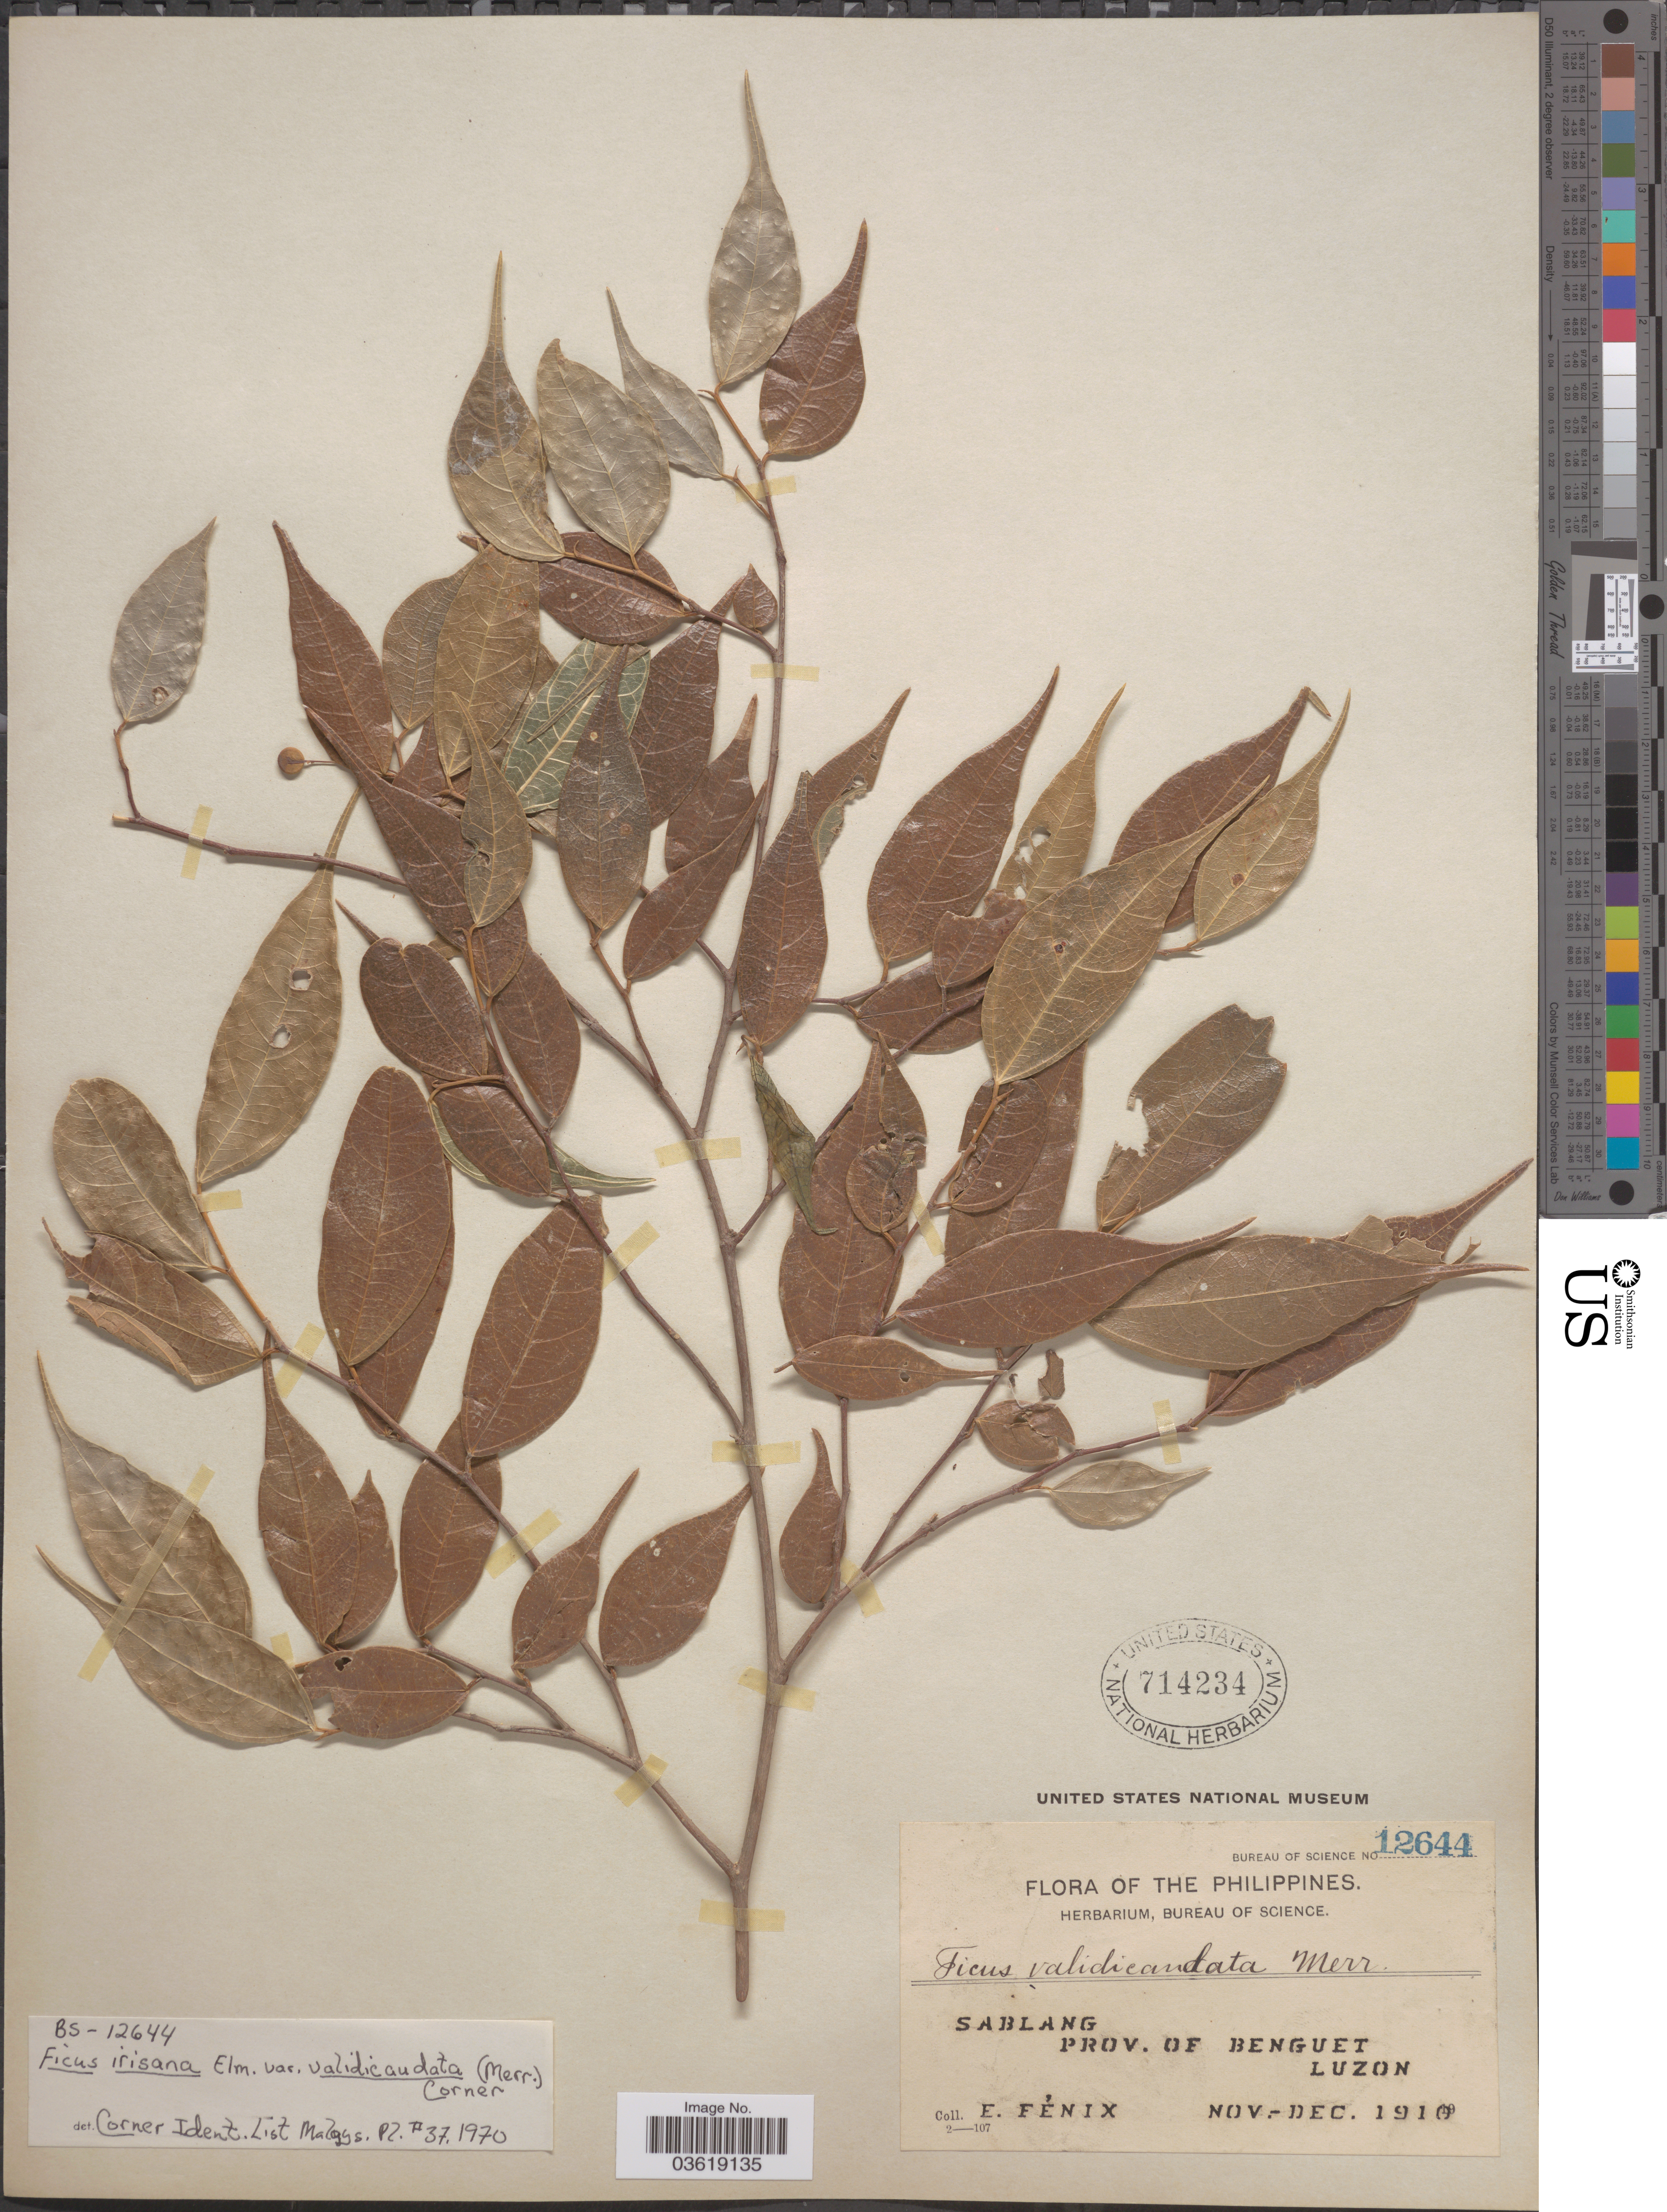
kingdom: Plantae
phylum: Tracheophyta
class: Magnoliopsida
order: Rosales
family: Moraceae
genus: Ficus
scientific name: Ficus irisana var. validicaudata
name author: Corner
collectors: E. Fénix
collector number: Bureau of Science 12644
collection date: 1910-11/1910-12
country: Philippines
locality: Sablang. Prov. of Benguet, Luzon.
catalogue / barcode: US 714234